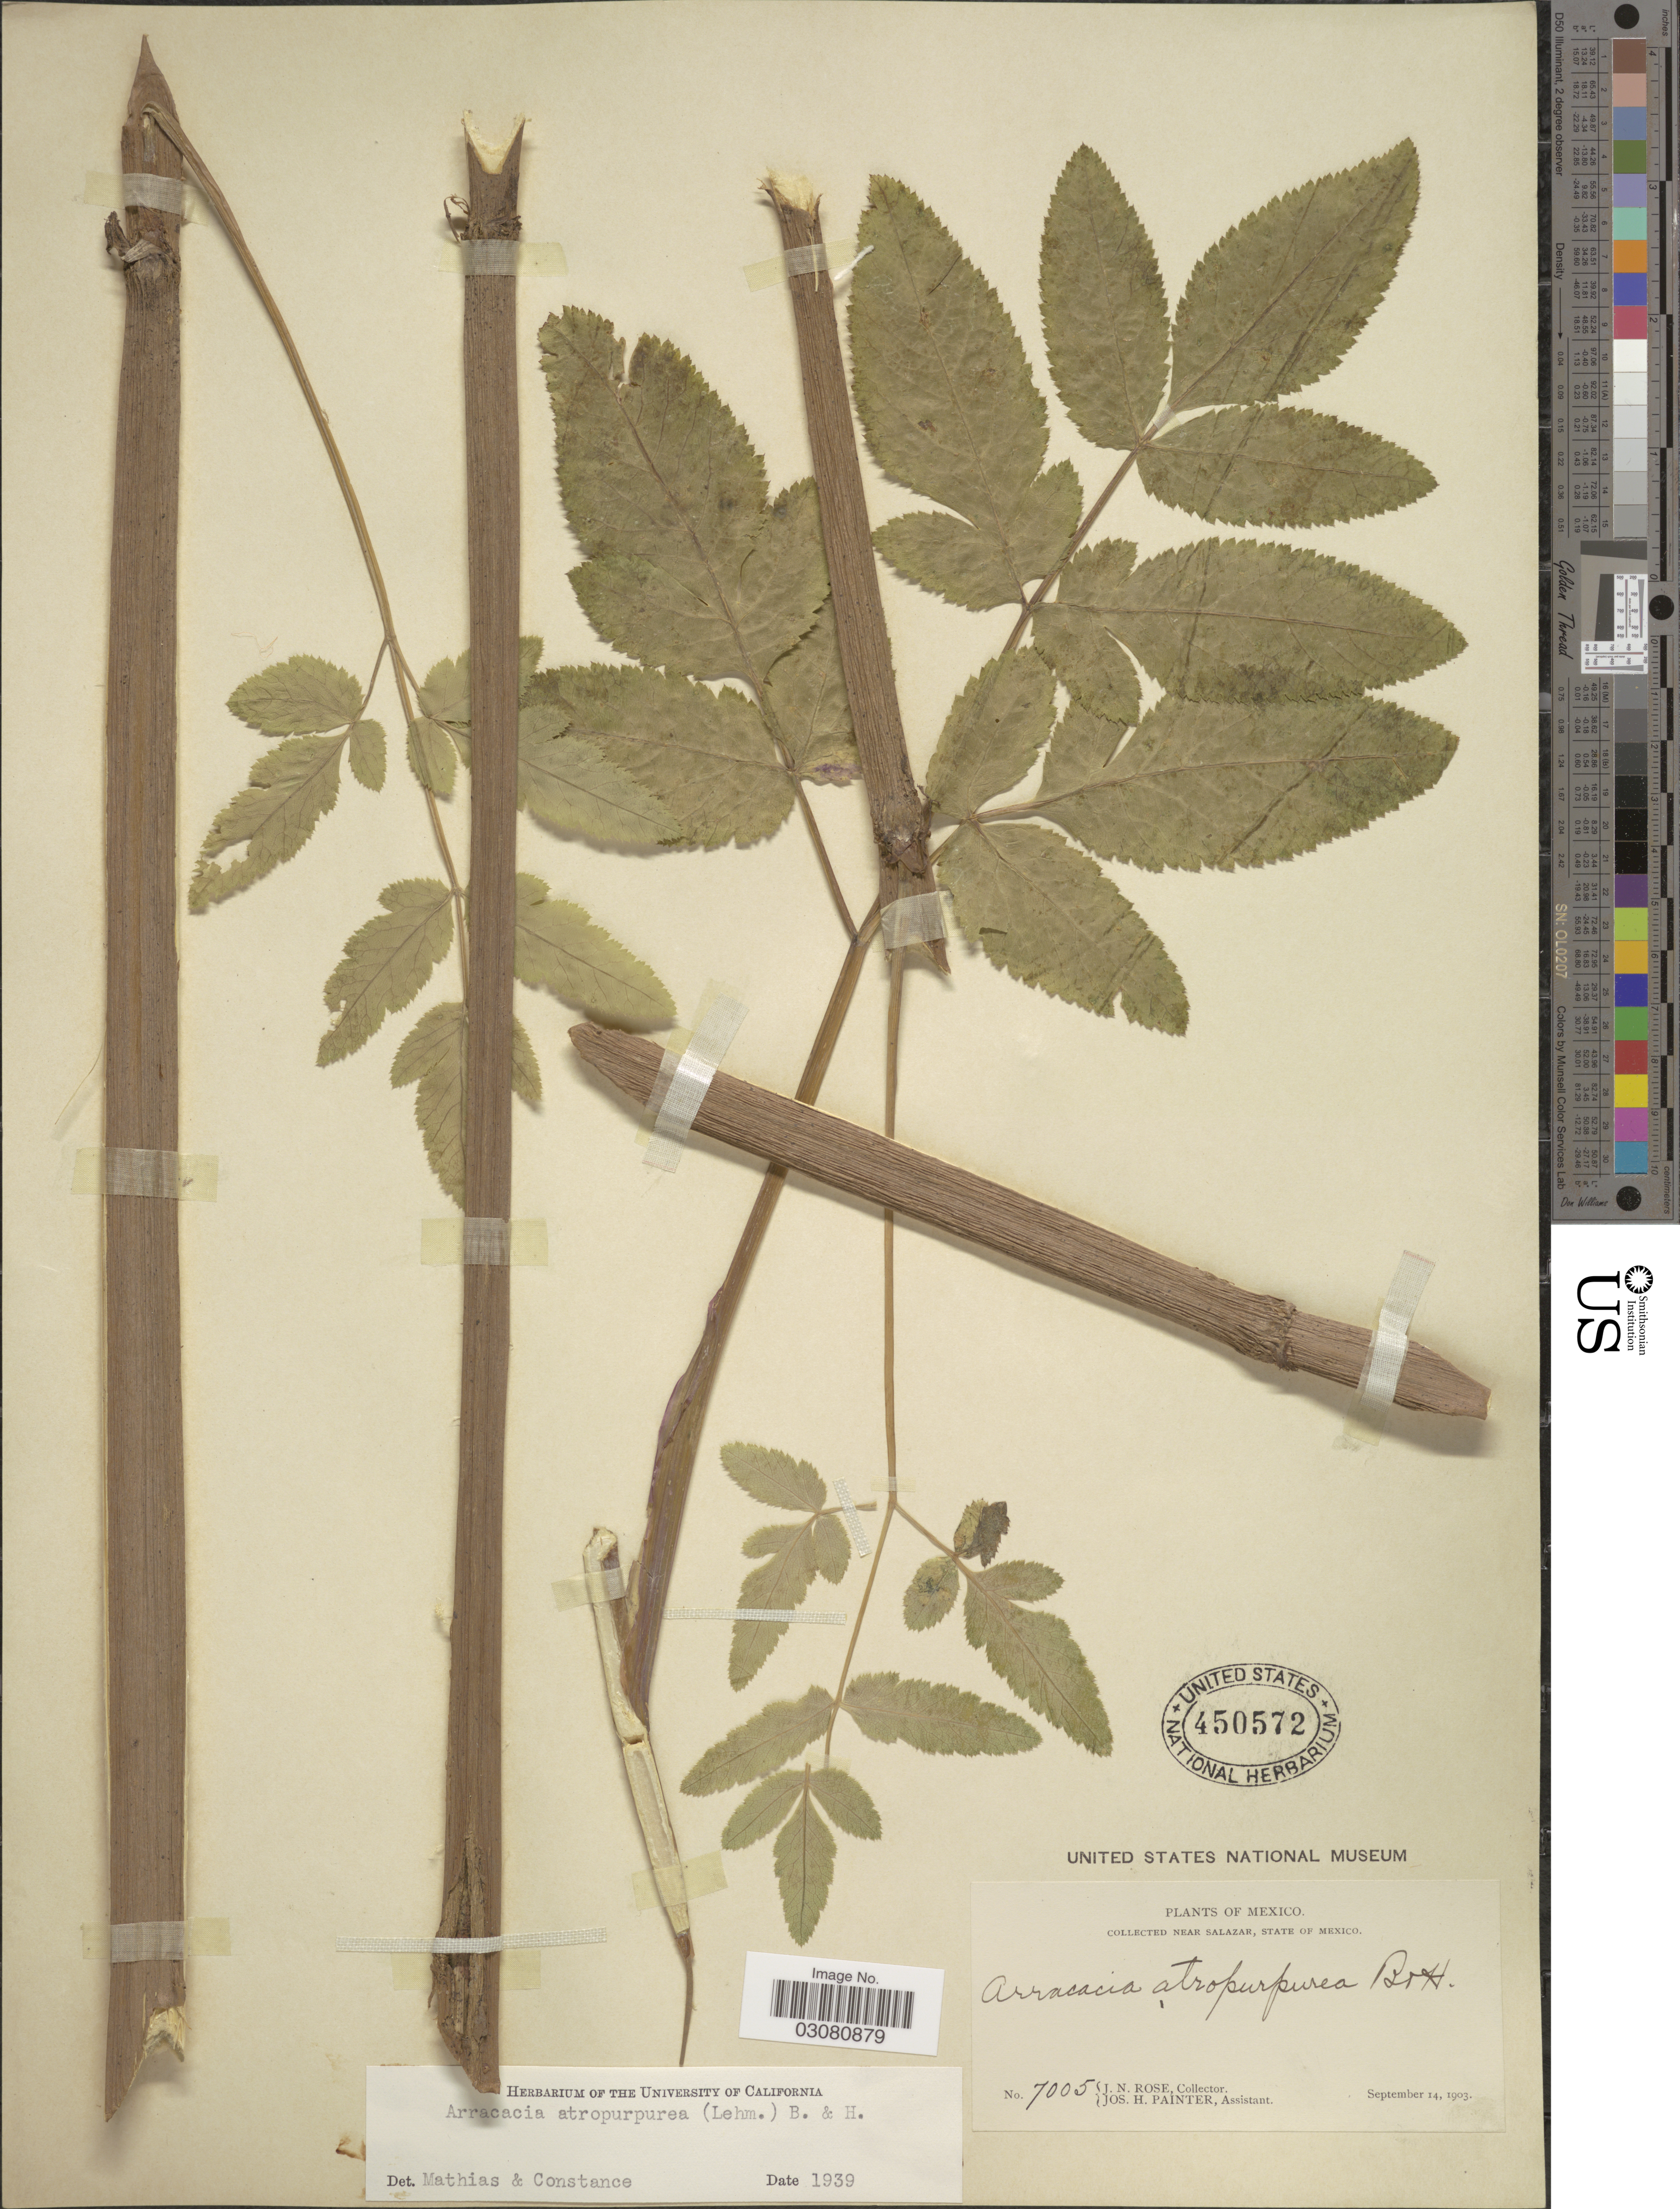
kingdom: Plantae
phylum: Tracheophyta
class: Magnoliopsida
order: Apiales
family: Apiaceae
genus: Arracacia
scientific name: Arracacia atropurpurea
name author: (Lehm.) Benth. & Hook. f. ex Hemsl.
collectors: J. N. Rose & J. H. Painter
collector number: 7005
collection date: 1903-09-14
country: Mexico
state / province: México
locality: Near Salazar.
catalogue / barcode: US 450572